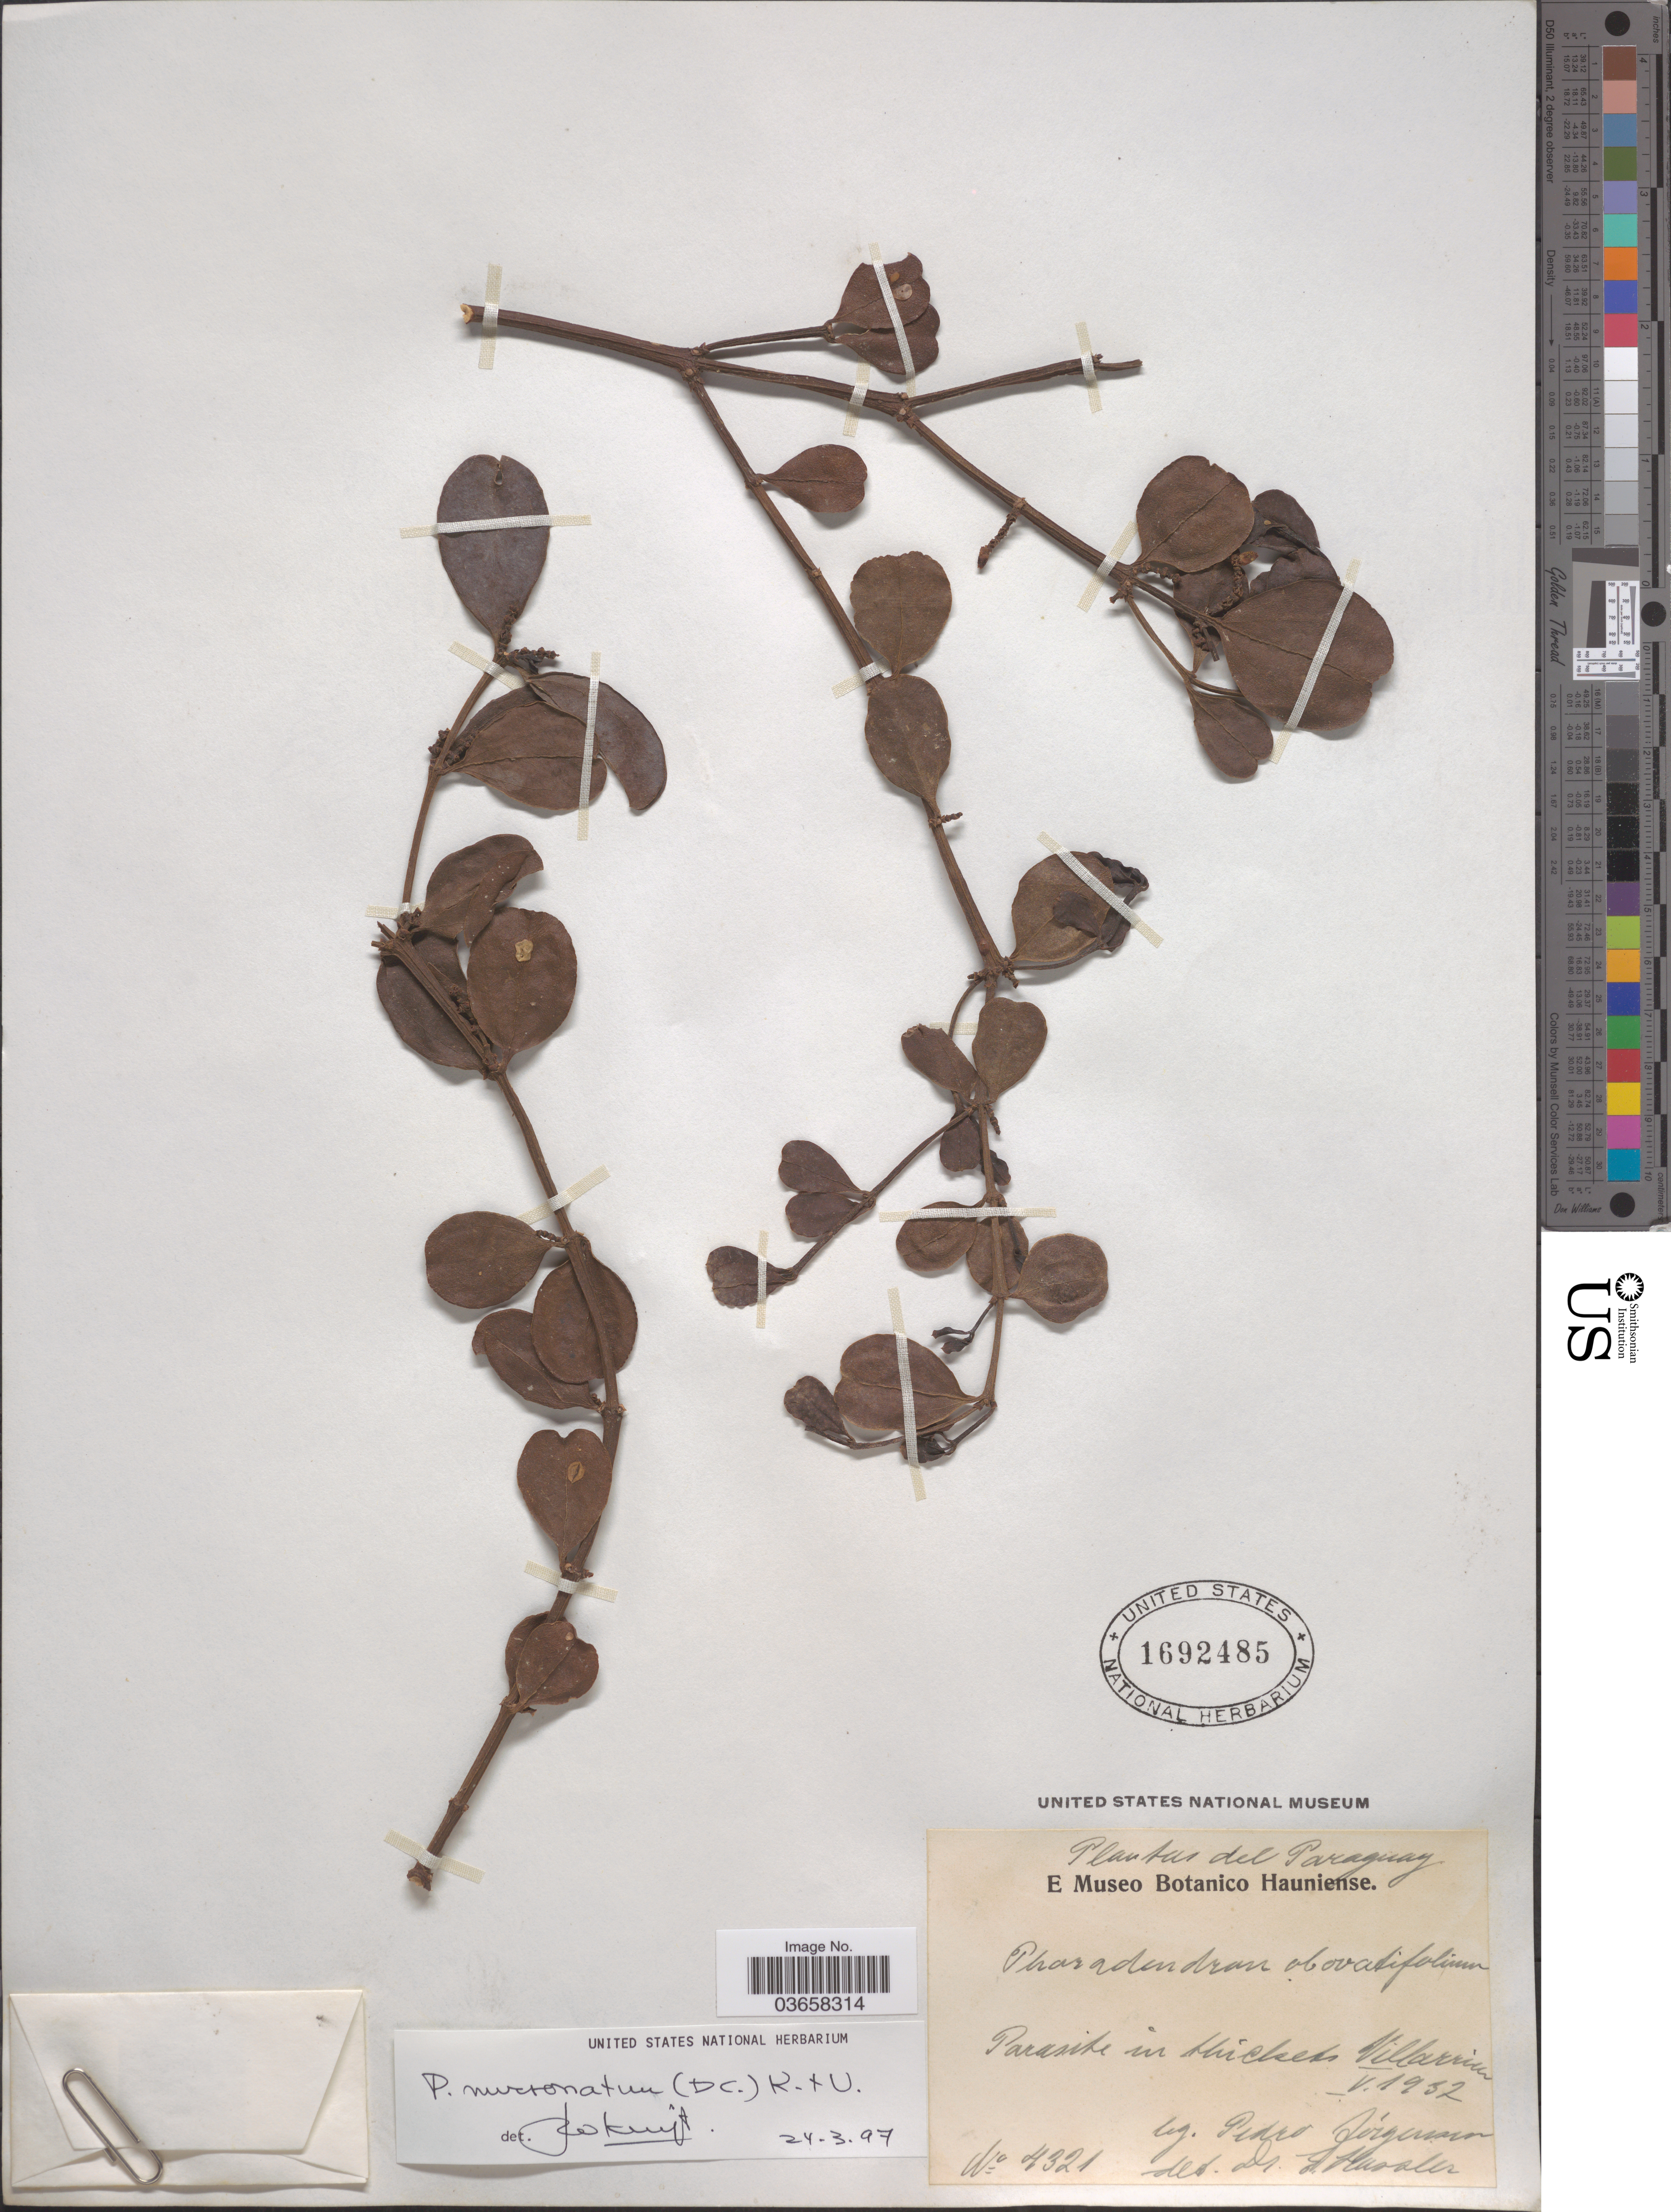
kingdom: Plantae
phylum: Tracheophyta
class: Magnoliopsida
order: Santalales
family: Viscaceae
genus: Phoradendron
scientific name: Phoradendron mucronatum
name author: (DC.) Krug & Urb.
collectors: P. Jörgensen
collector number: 4321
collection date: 1932-05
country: Paraguay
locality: Villarrica.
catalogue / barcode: US 1692485